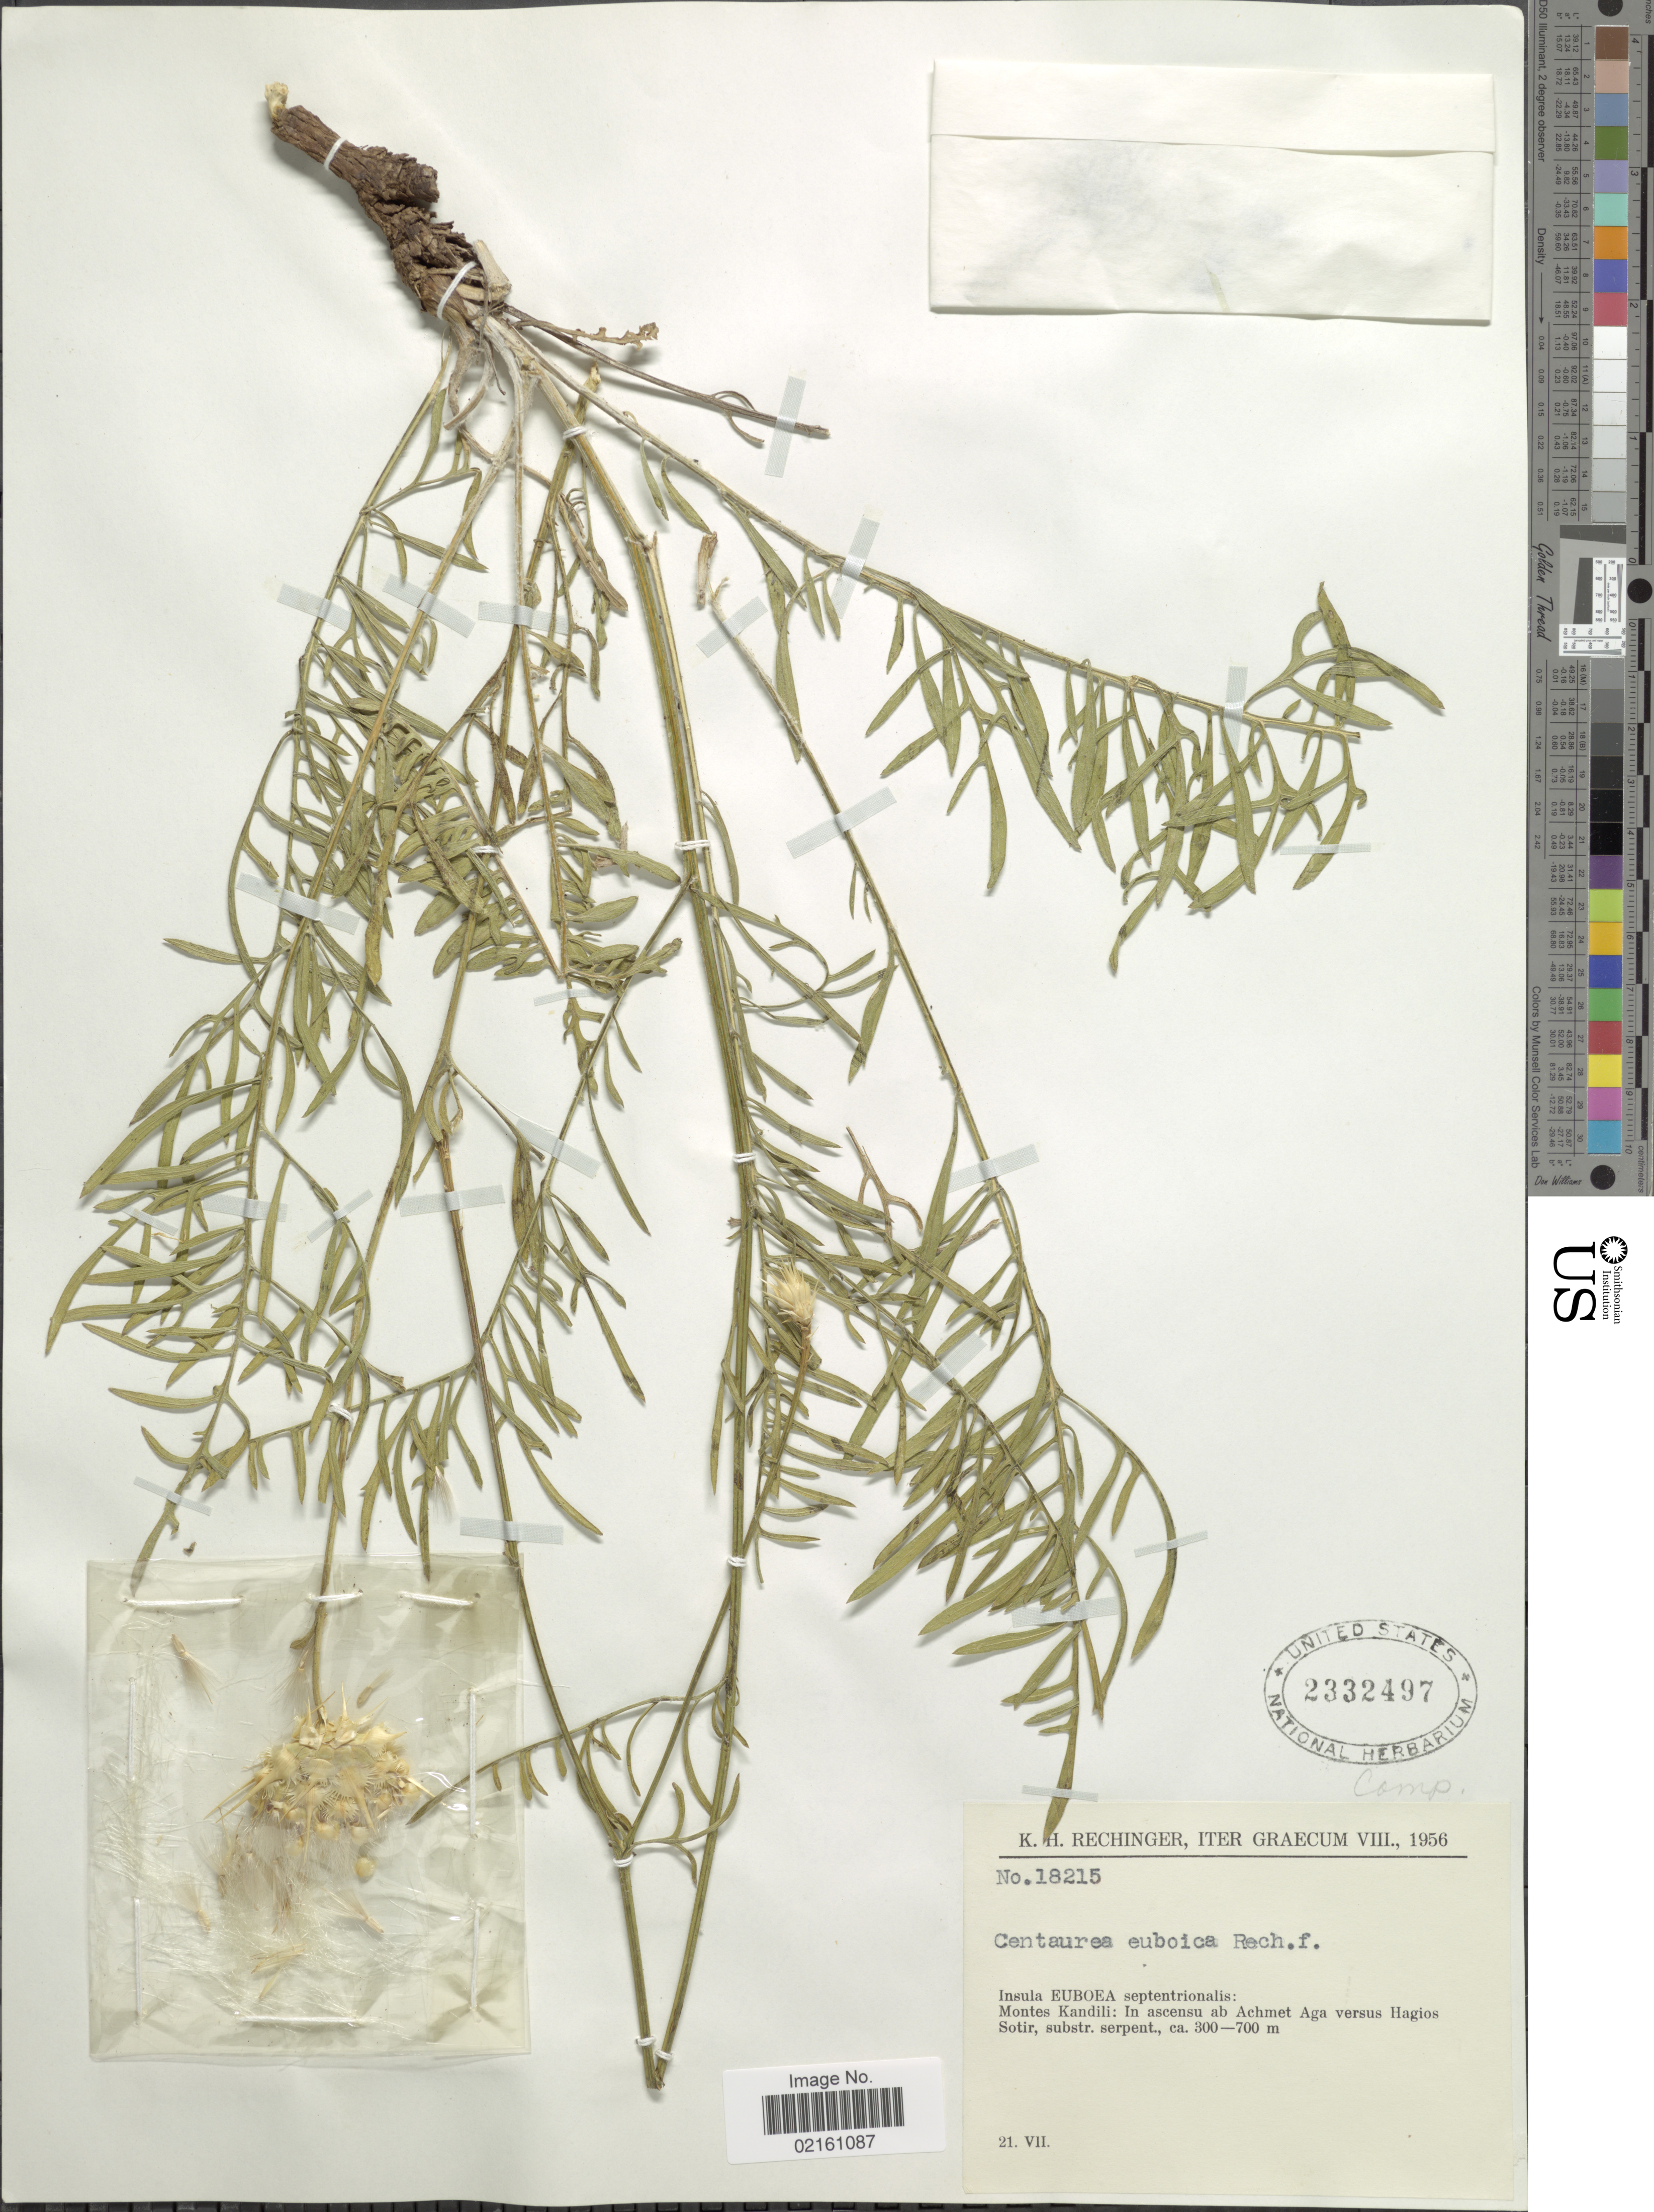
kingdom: Plantae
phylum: Tracheophyta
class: Magnoliopsida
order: Asterales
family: Asteraceae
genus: Centaurea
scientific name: Centaurea achaia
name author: Boiss. & Heldr.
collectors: K. H. Rechinger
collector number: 18215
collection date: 1956-07-21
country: Greece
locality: Graecum, Insula Euboea septentrionalis, Montes Kandili, in ascensu ab Achmet Aga versus Hagios Sotir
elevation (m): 300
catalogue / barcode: US 2332497